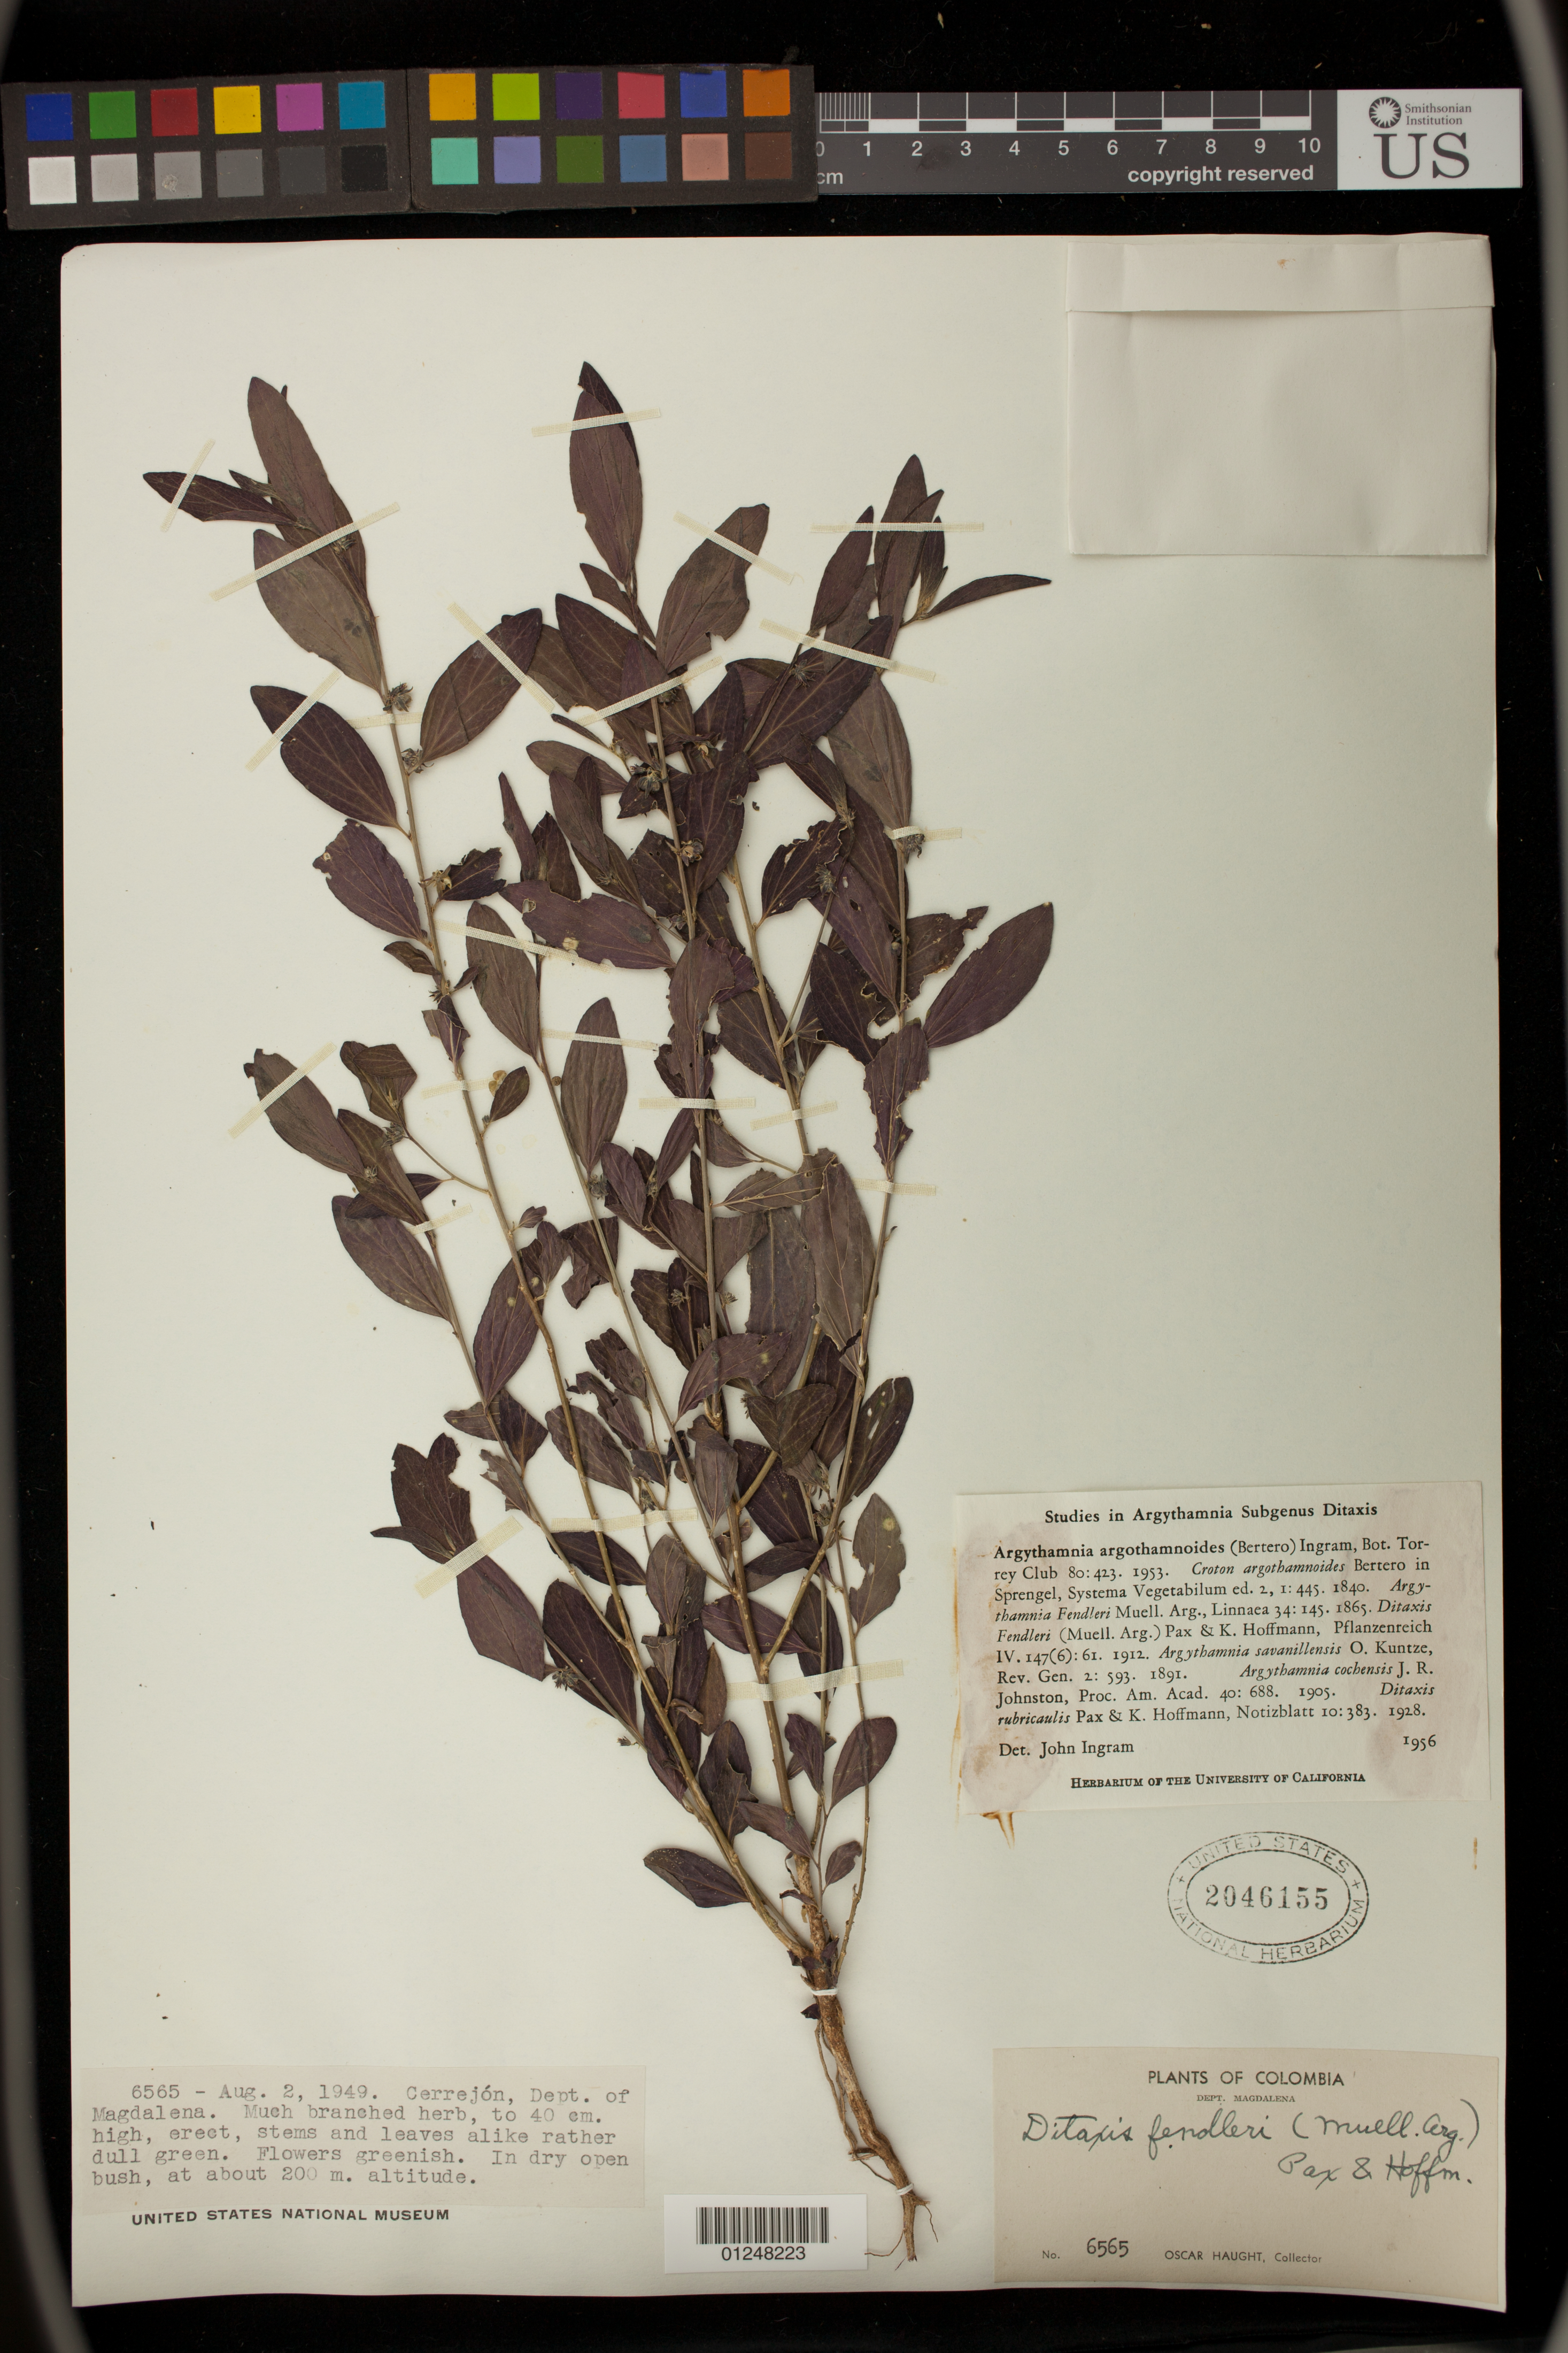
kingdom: Plantae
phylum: Tracheophyta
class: Magnoliopsida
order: Malpighiales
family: Euphorbiaceae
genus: Argythamnia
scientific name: Argythamnia argothamnoides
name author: (Bertero & Spreng.) J.W. Ingram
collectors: O. Haught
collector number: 6565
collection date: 1949-08-02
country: Colombia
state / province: Magdalena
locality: Cerrejon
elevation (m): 200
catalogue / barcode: US 2046155